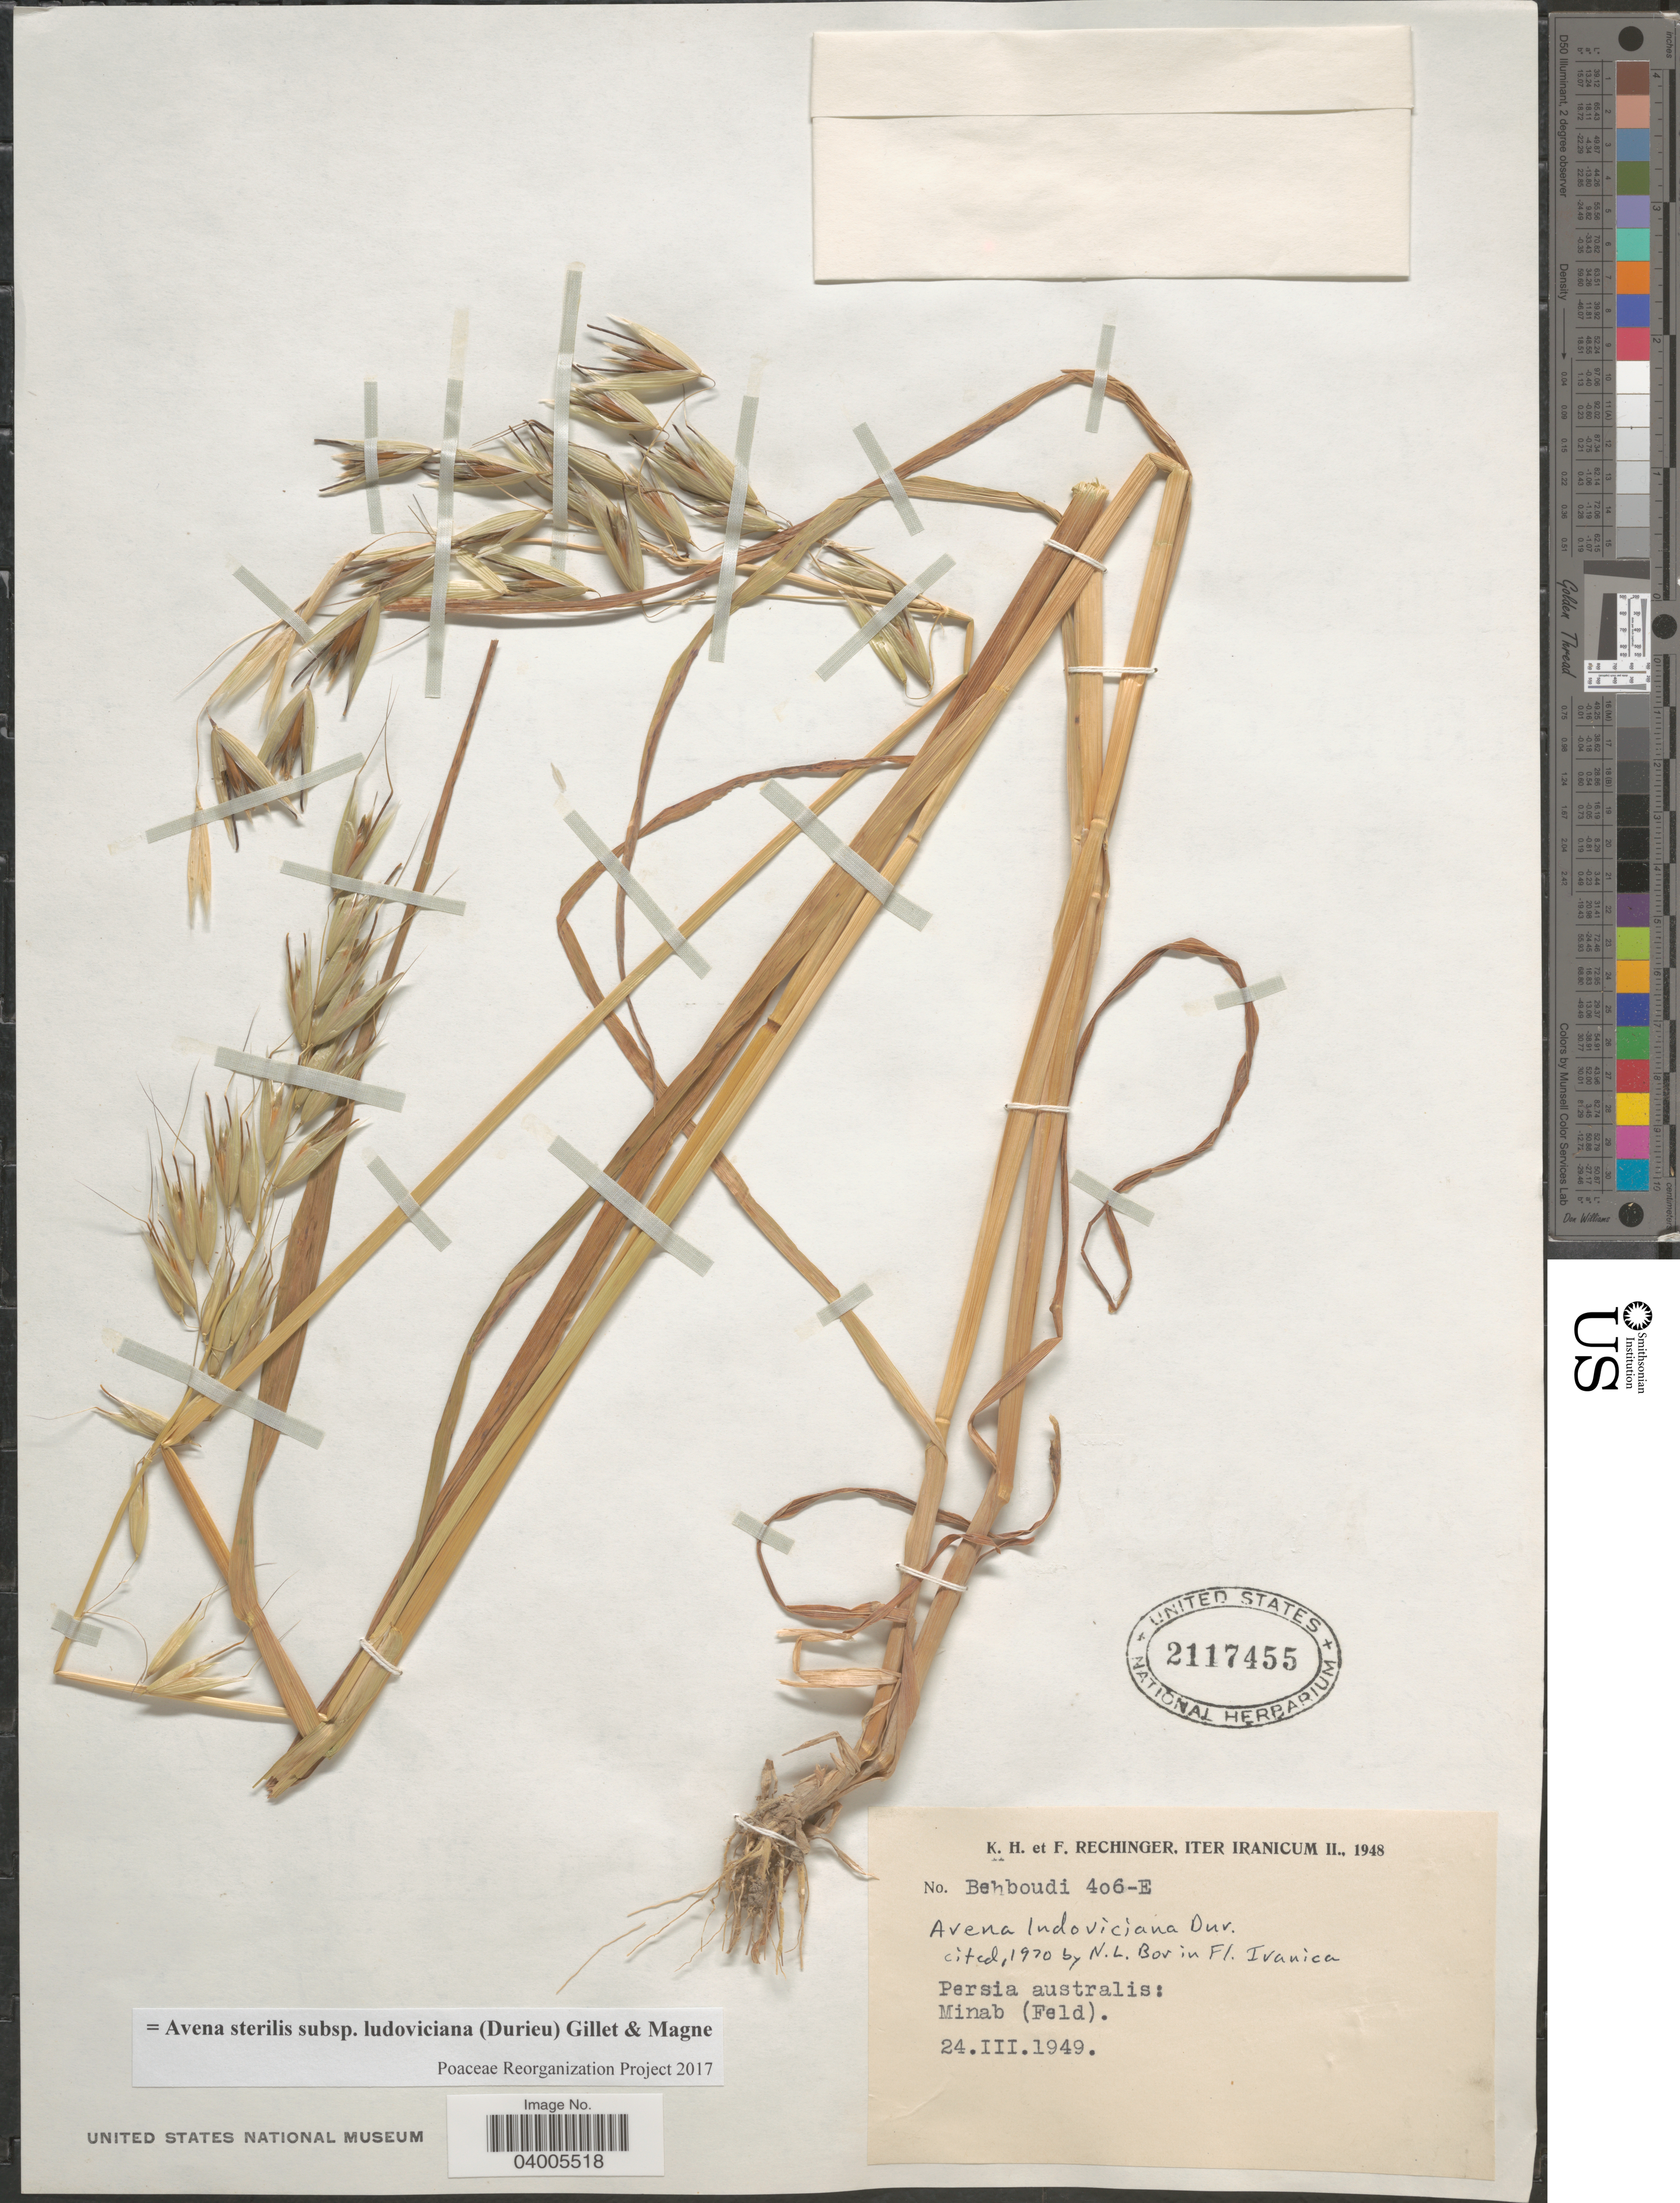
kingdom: Plantae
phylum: Tracheophyta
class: Liliopsida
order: Poales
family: Poaceae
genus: Avena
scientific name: Avena sterilis subsp. ludoviciana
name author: (Durieu) J.M. Gillett & Magne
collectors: K. H. Rechinger & F. Rechinger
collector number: Behboudi 406-E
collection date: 1949-03-24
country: Iran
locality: Iter Iranicum. Persia australis: Minab (Feld).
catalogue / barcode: US 2117455